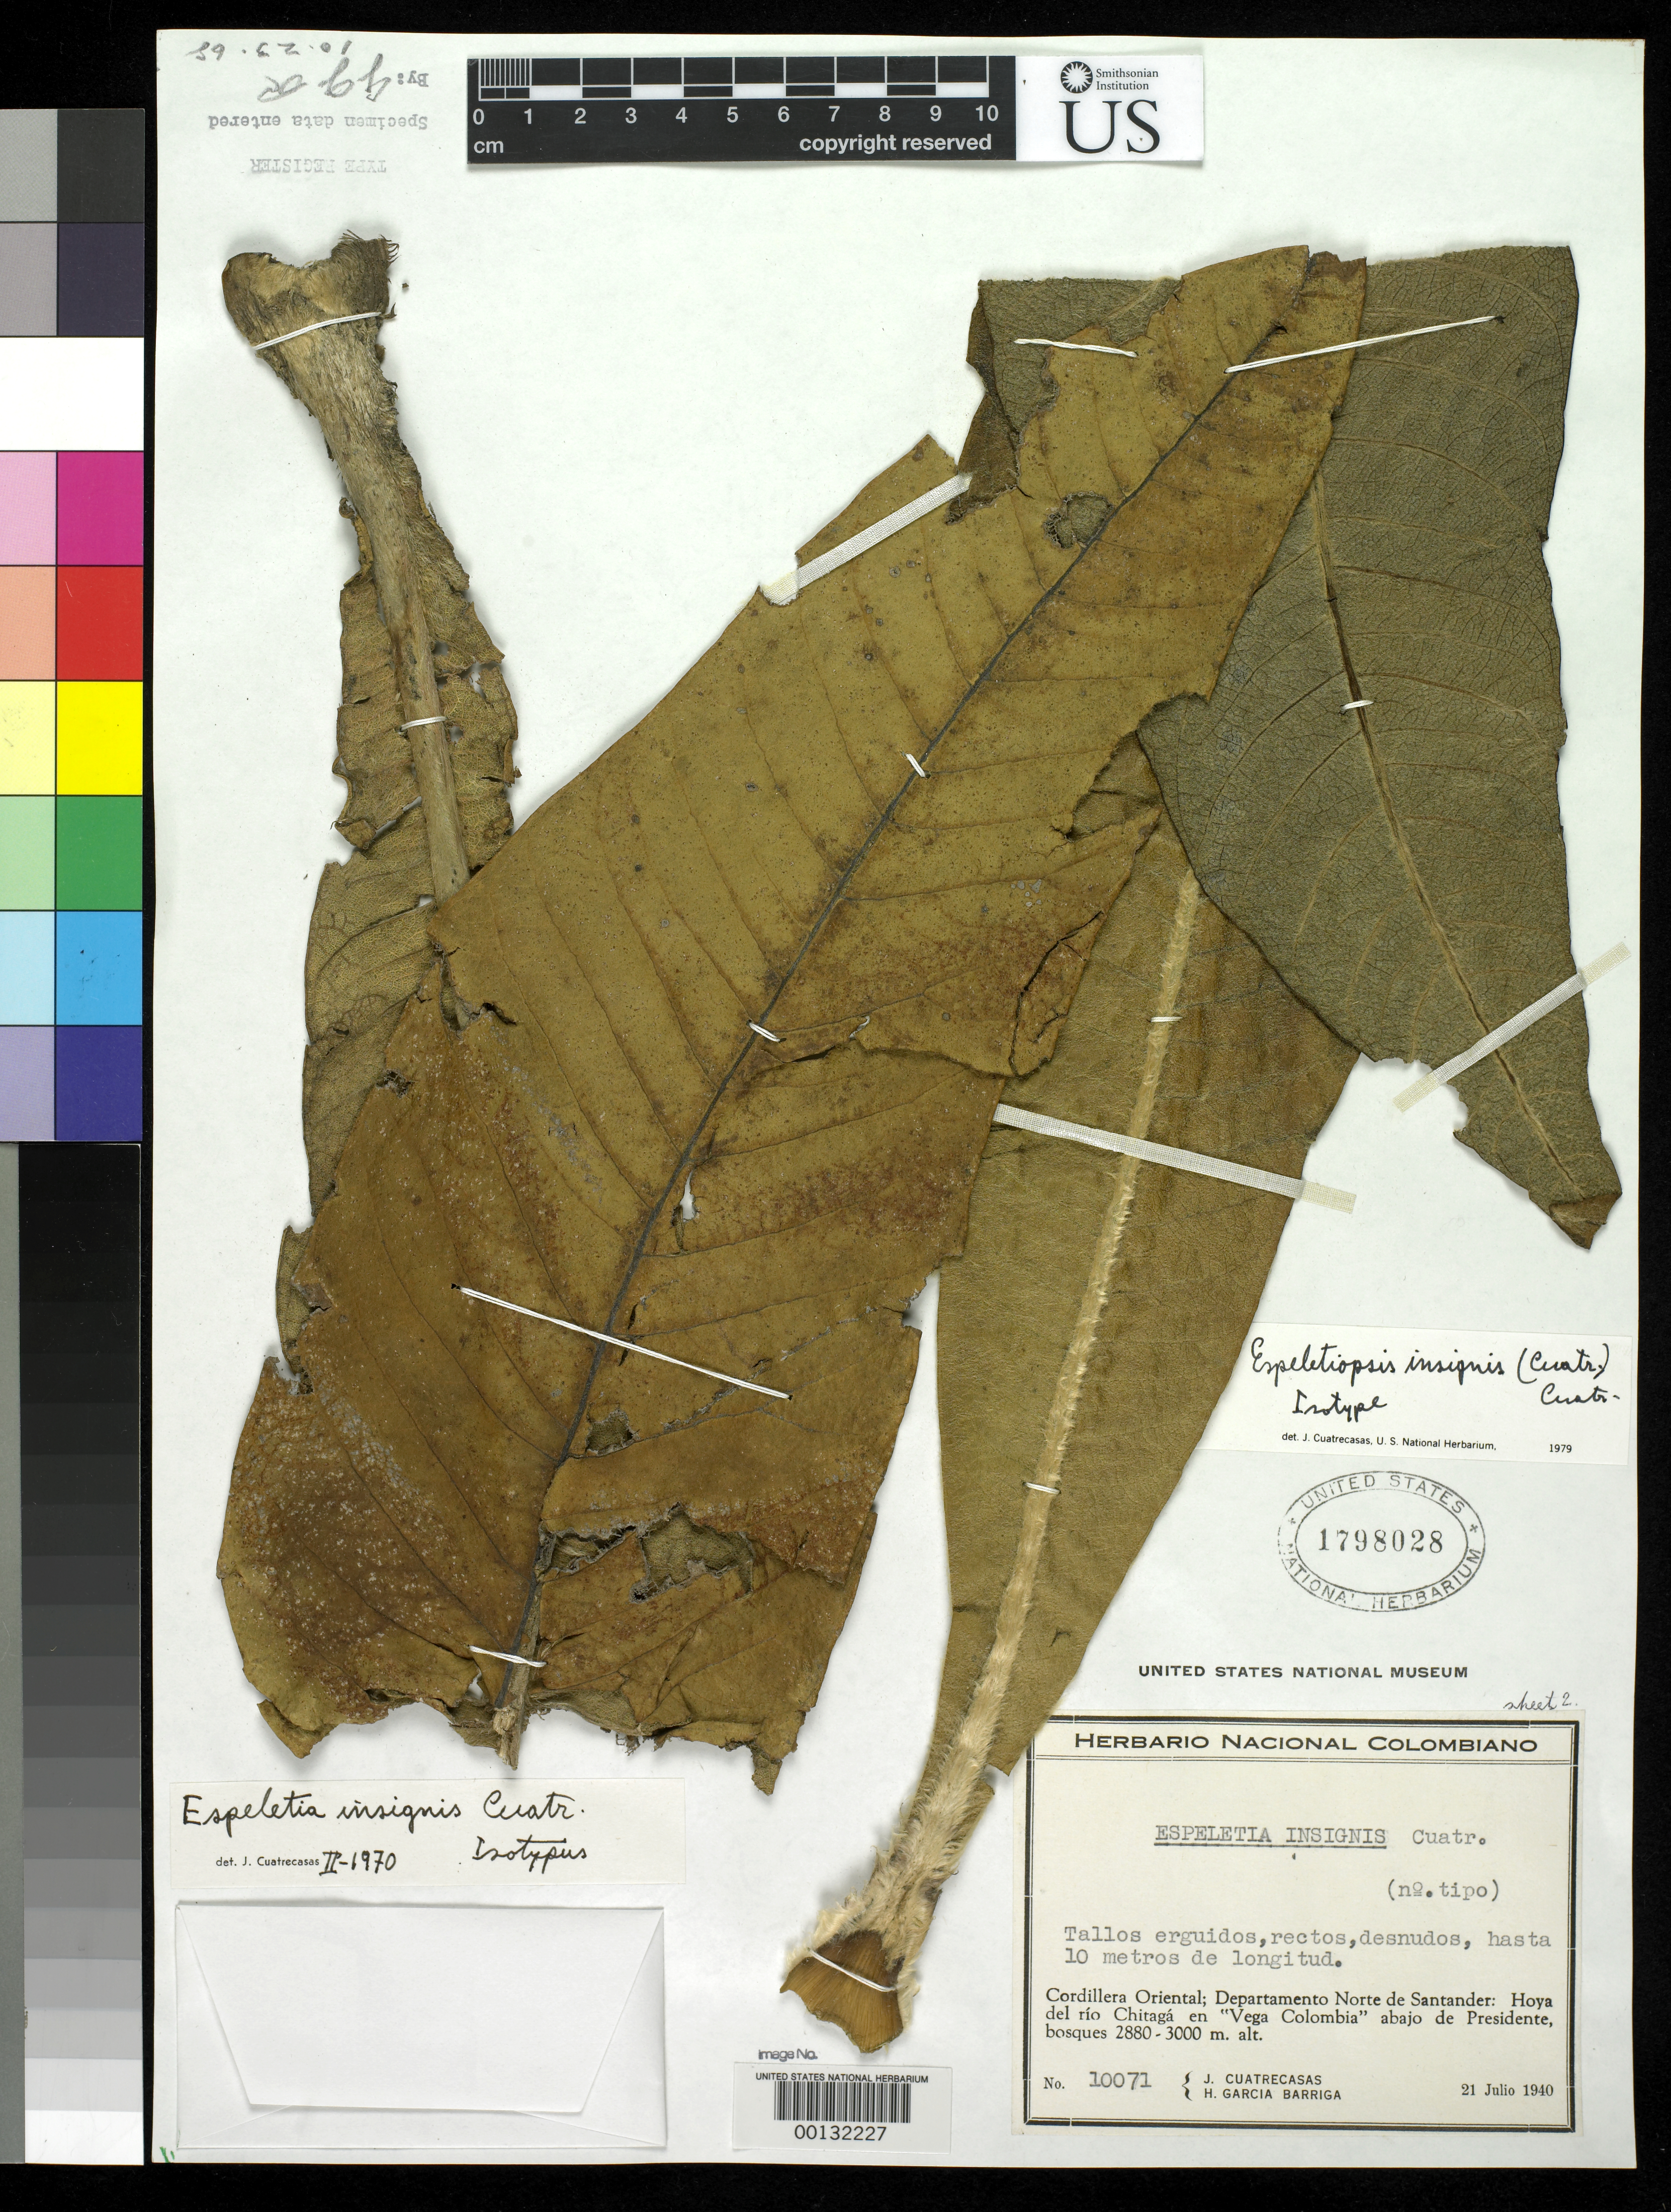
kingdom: Plantae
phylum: Tracheophyta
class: Magnoliopsida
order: Asterales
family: Asteraceae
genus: Espeletia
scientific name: Espeletia insignis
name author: Cuatrec.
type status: Isotype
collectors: J. Cuatrecasas & H. García Barriga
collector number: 10071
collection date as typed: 21 Jul 1940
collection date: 1940-07-21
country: Colombia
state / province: Norte de Santander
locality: Cordillera Oriental, Hoya del Rio Chitaga en Vega Colombia Abajo de Presidente. [Cordillera Oriental, Rio Chitaga Basin in Vega Colombia (Columbia Valley?) below Presidente.]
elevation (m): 2800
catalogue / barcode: US 1798028